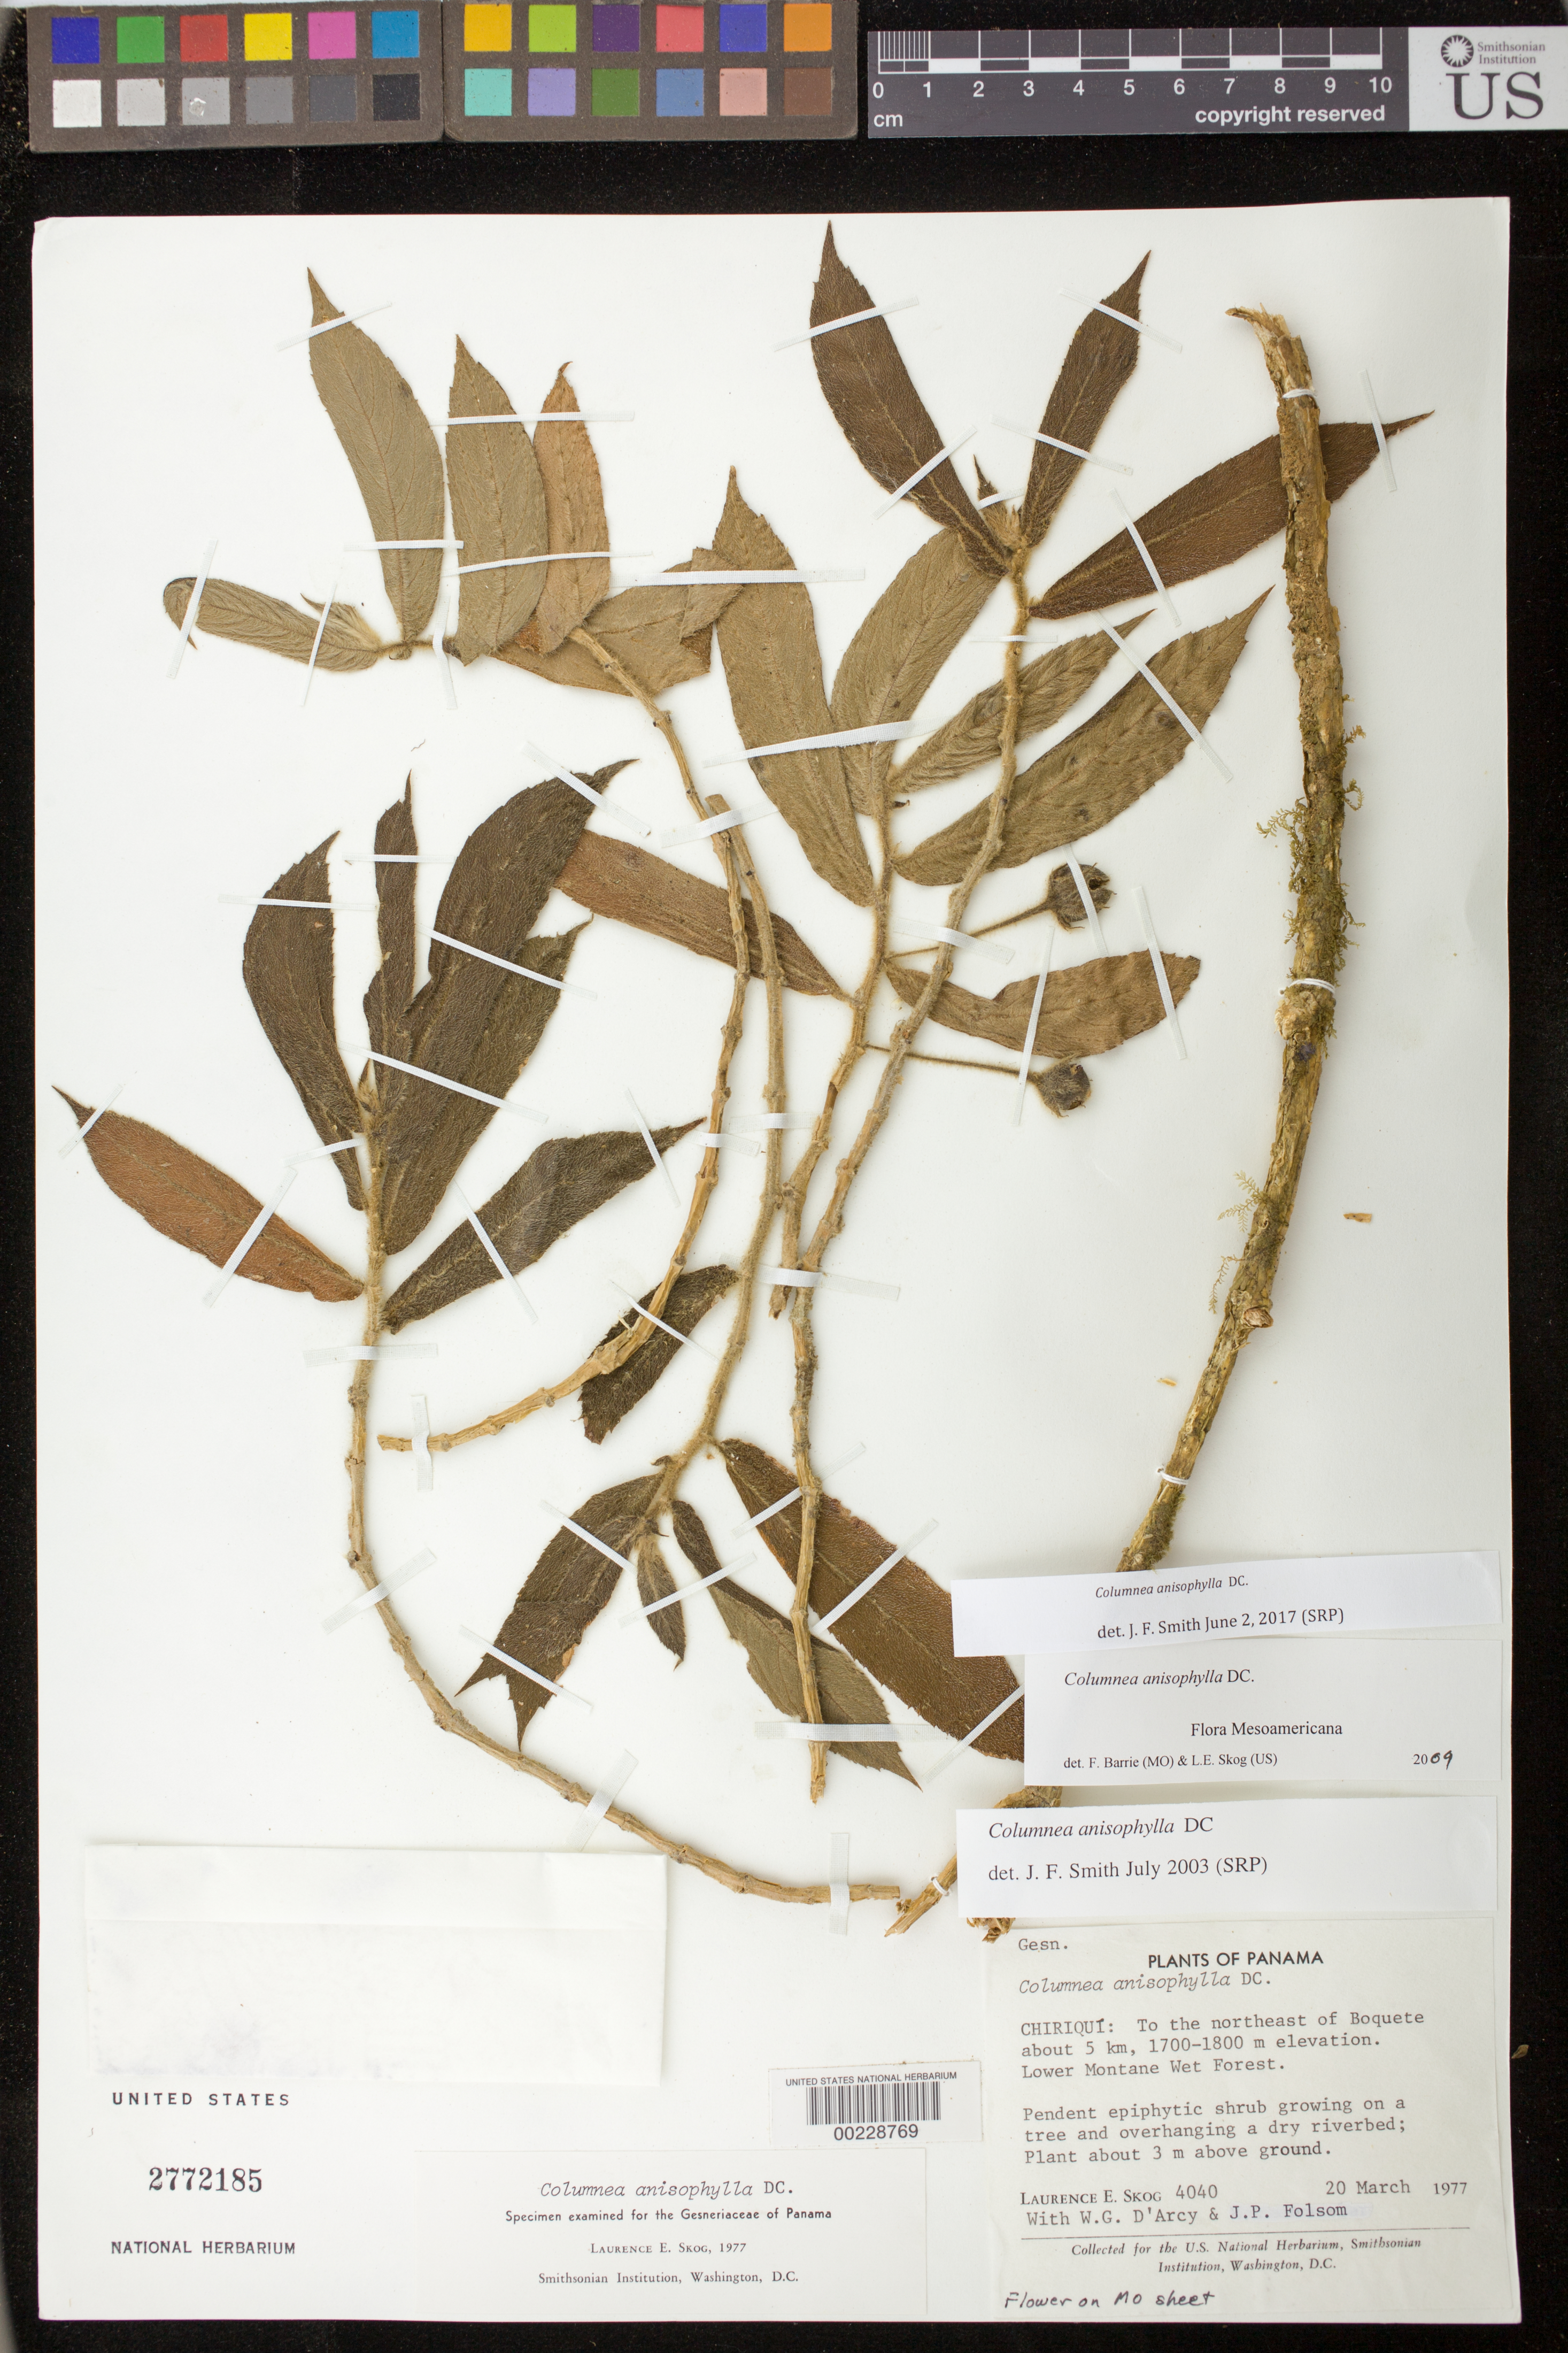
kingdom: Plantae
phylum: Tracheophyta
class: Magnoliopsida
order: Lamiales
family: Gesneriaceae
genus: Columnea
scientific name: Columnea anisophylla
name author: DC.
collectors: L. E. Skog, W. G. D'Arcy & J. P. Folsom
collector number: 4040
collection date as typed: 20 Mar 1977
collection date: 1977-03-20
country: Panama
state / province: Chiriquí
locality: To the NE of Boquete about 5 km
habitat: Lower montane wet forest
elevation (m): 1700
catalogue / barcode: US 2772185